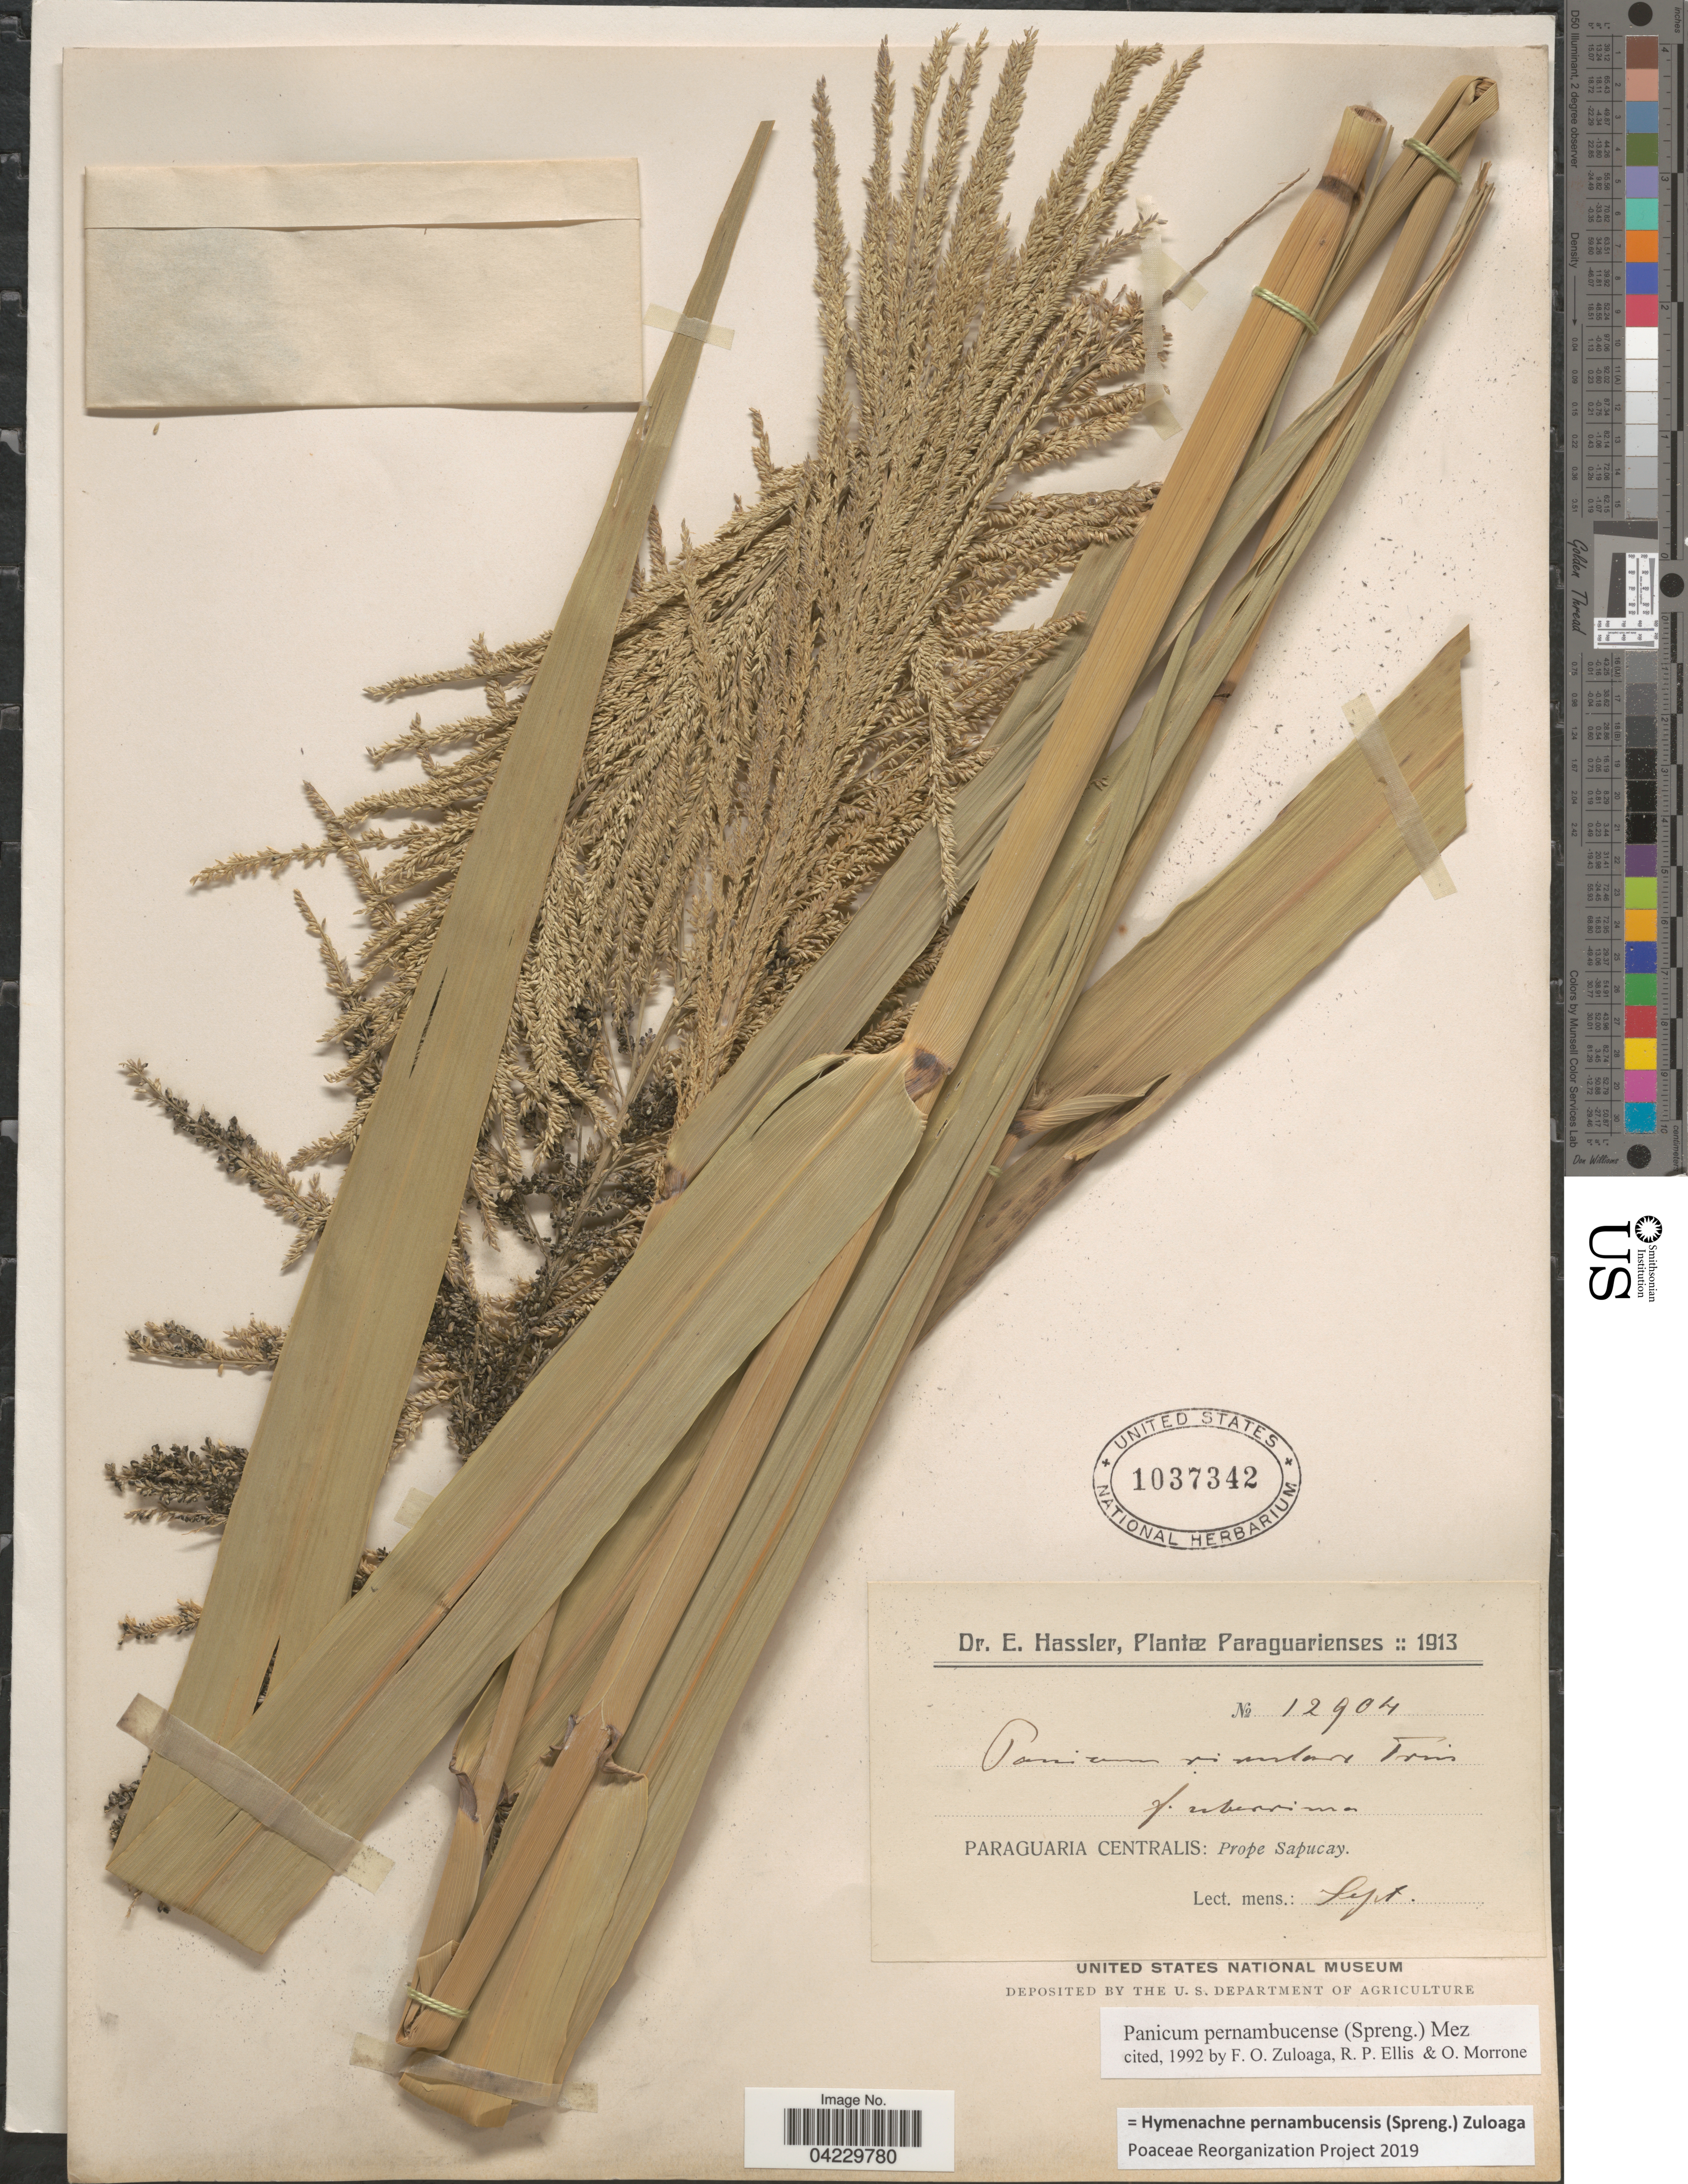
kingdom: Plantae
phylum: Tracheophyta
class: Liliopsida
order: Poales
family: Poaceae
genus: Hymenachne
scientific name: Hymenachne pernambucensis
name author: (Spreng.) Zuloaga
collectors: E. Hassler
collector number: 12904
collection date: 1913-09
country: Paraguay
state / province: Paraguari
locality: Paraguaria Centralis: Prope Sapucay.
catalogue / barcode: US 1037342